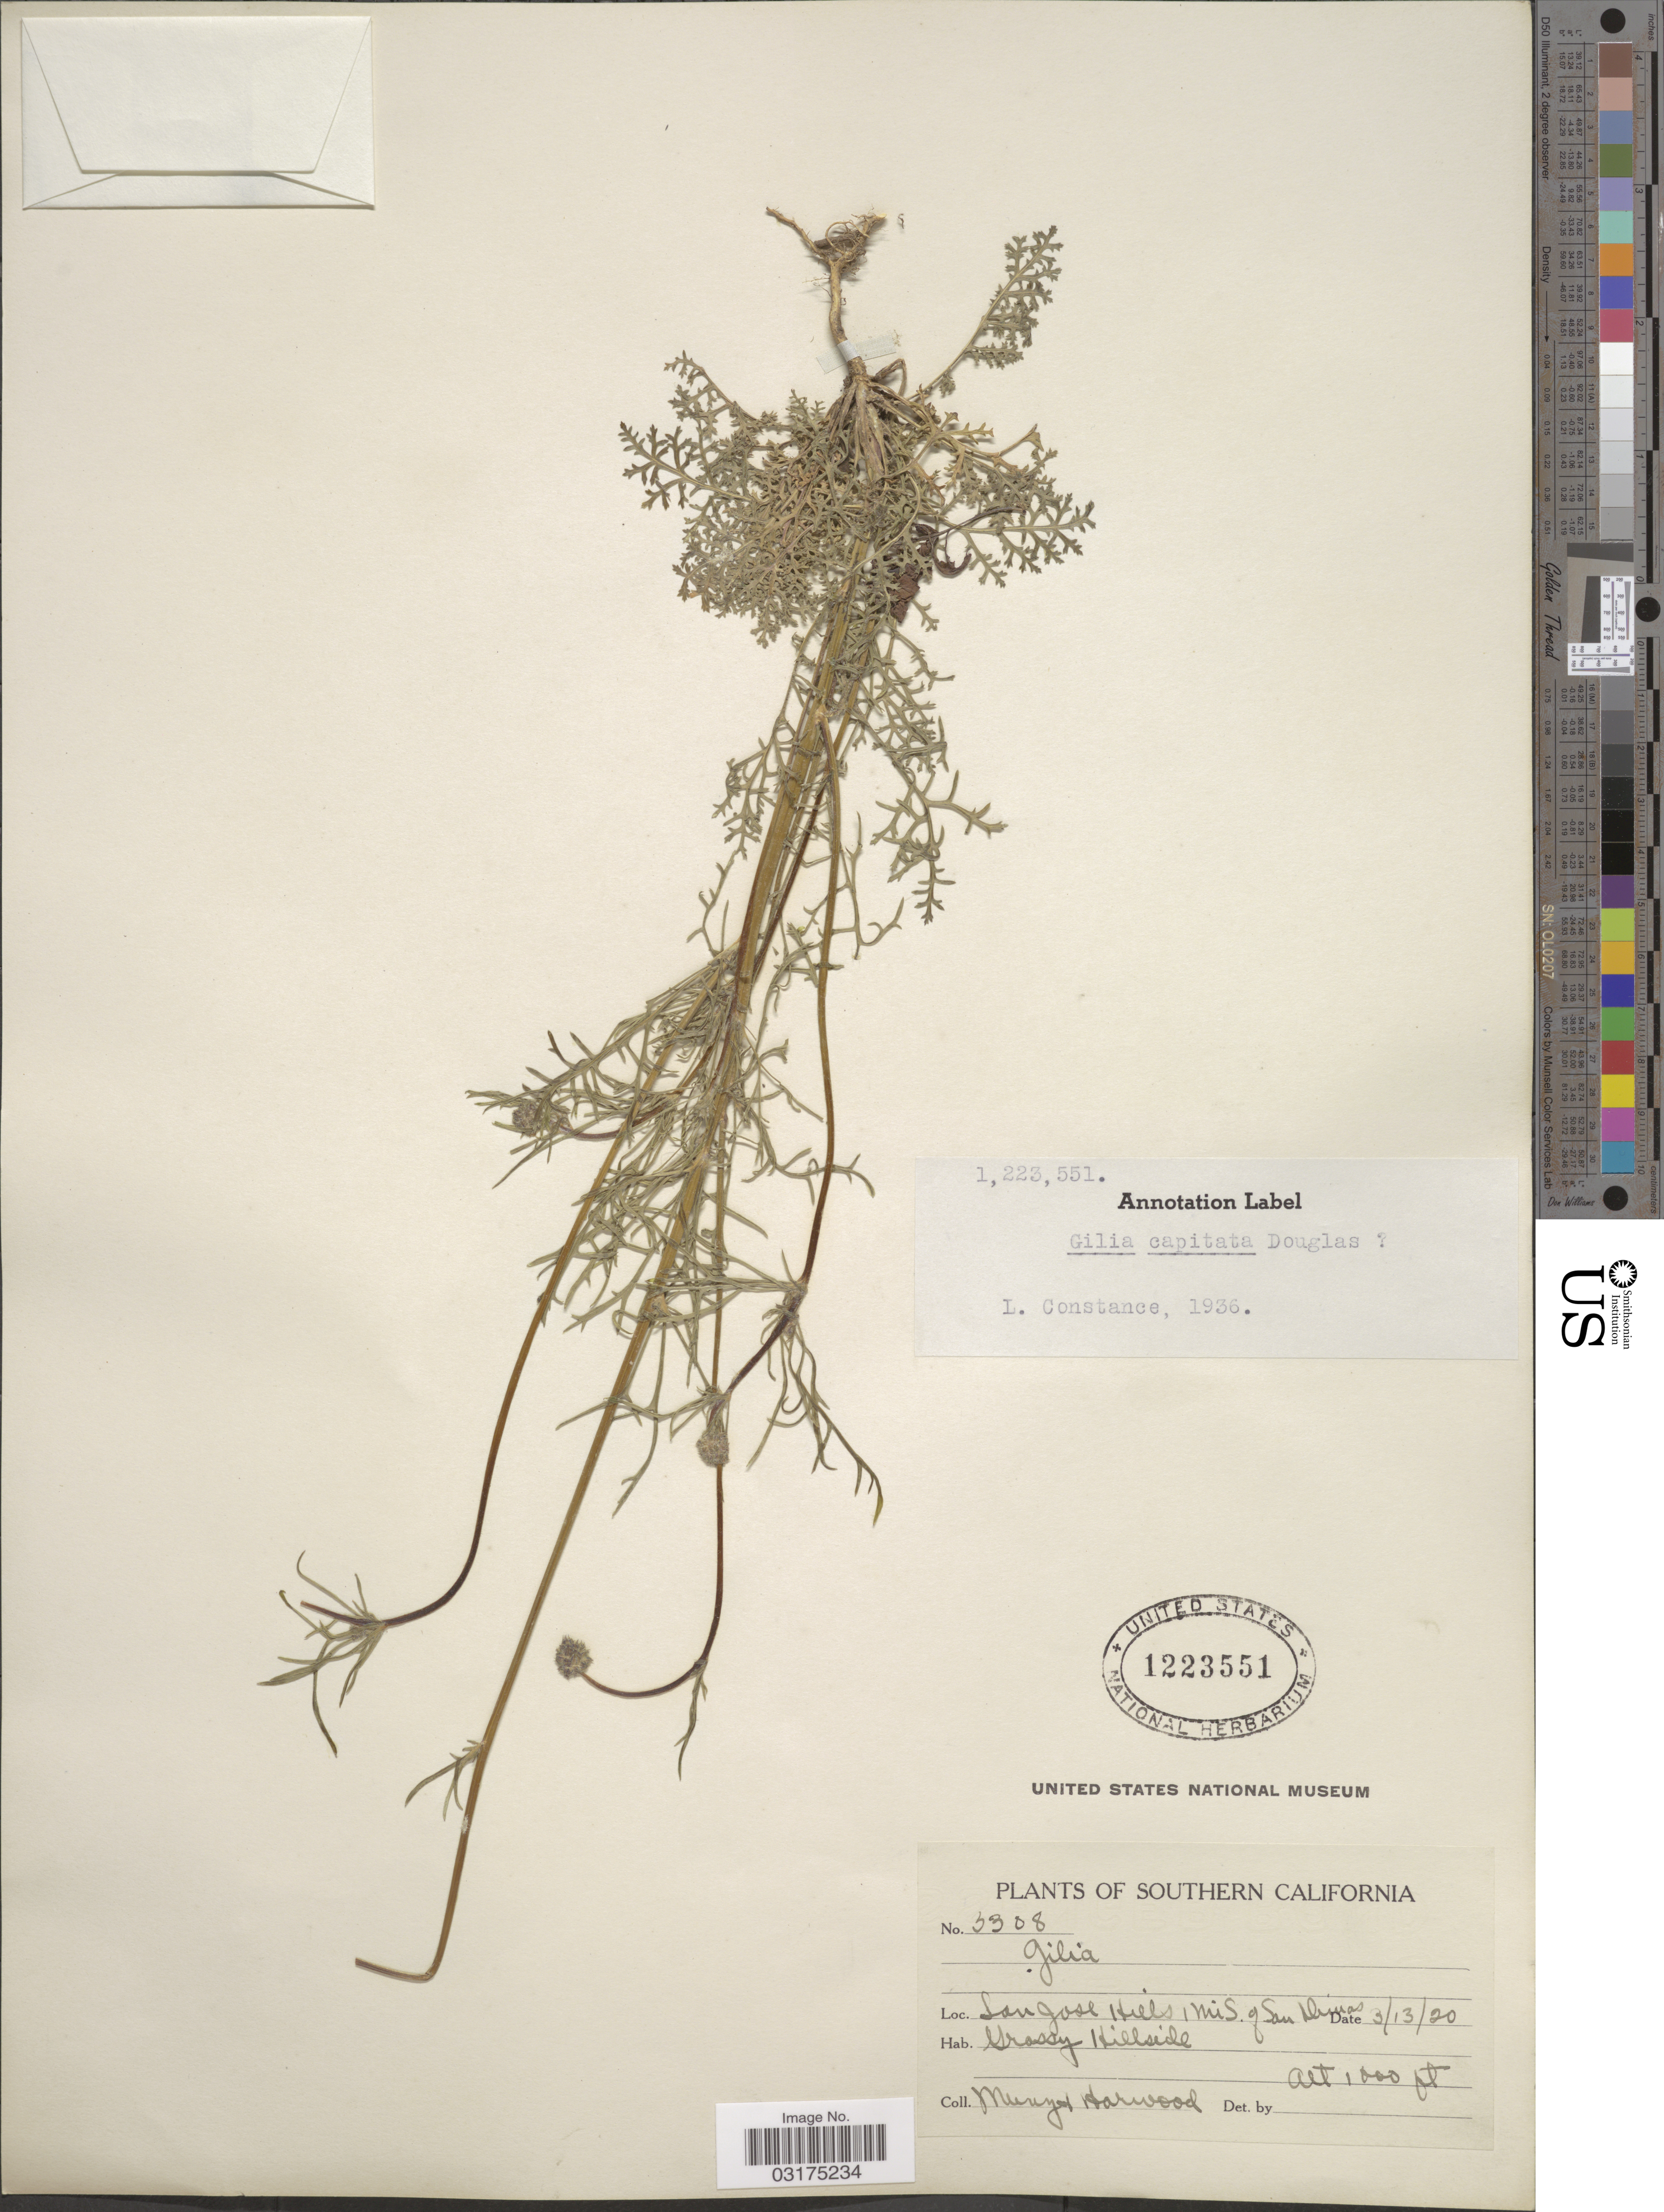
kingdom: Plantae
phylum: Tracheophyta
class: Magnoliopsida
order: Ericales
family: Polemoniaceae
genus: Gilia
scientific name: Gilia capitata subsp. abrotanifolia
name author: (Nutt. ex Greene) V.E. Grant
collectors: -. Munz & Horwood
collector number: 3308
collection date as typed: Transcribed d/m/y: 13/3/20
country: United States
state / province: California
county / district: Los Angeles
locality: Southern California, San Jose Hills 1 mi S. of San Dimas.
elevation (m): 305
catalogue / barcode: US 1223551